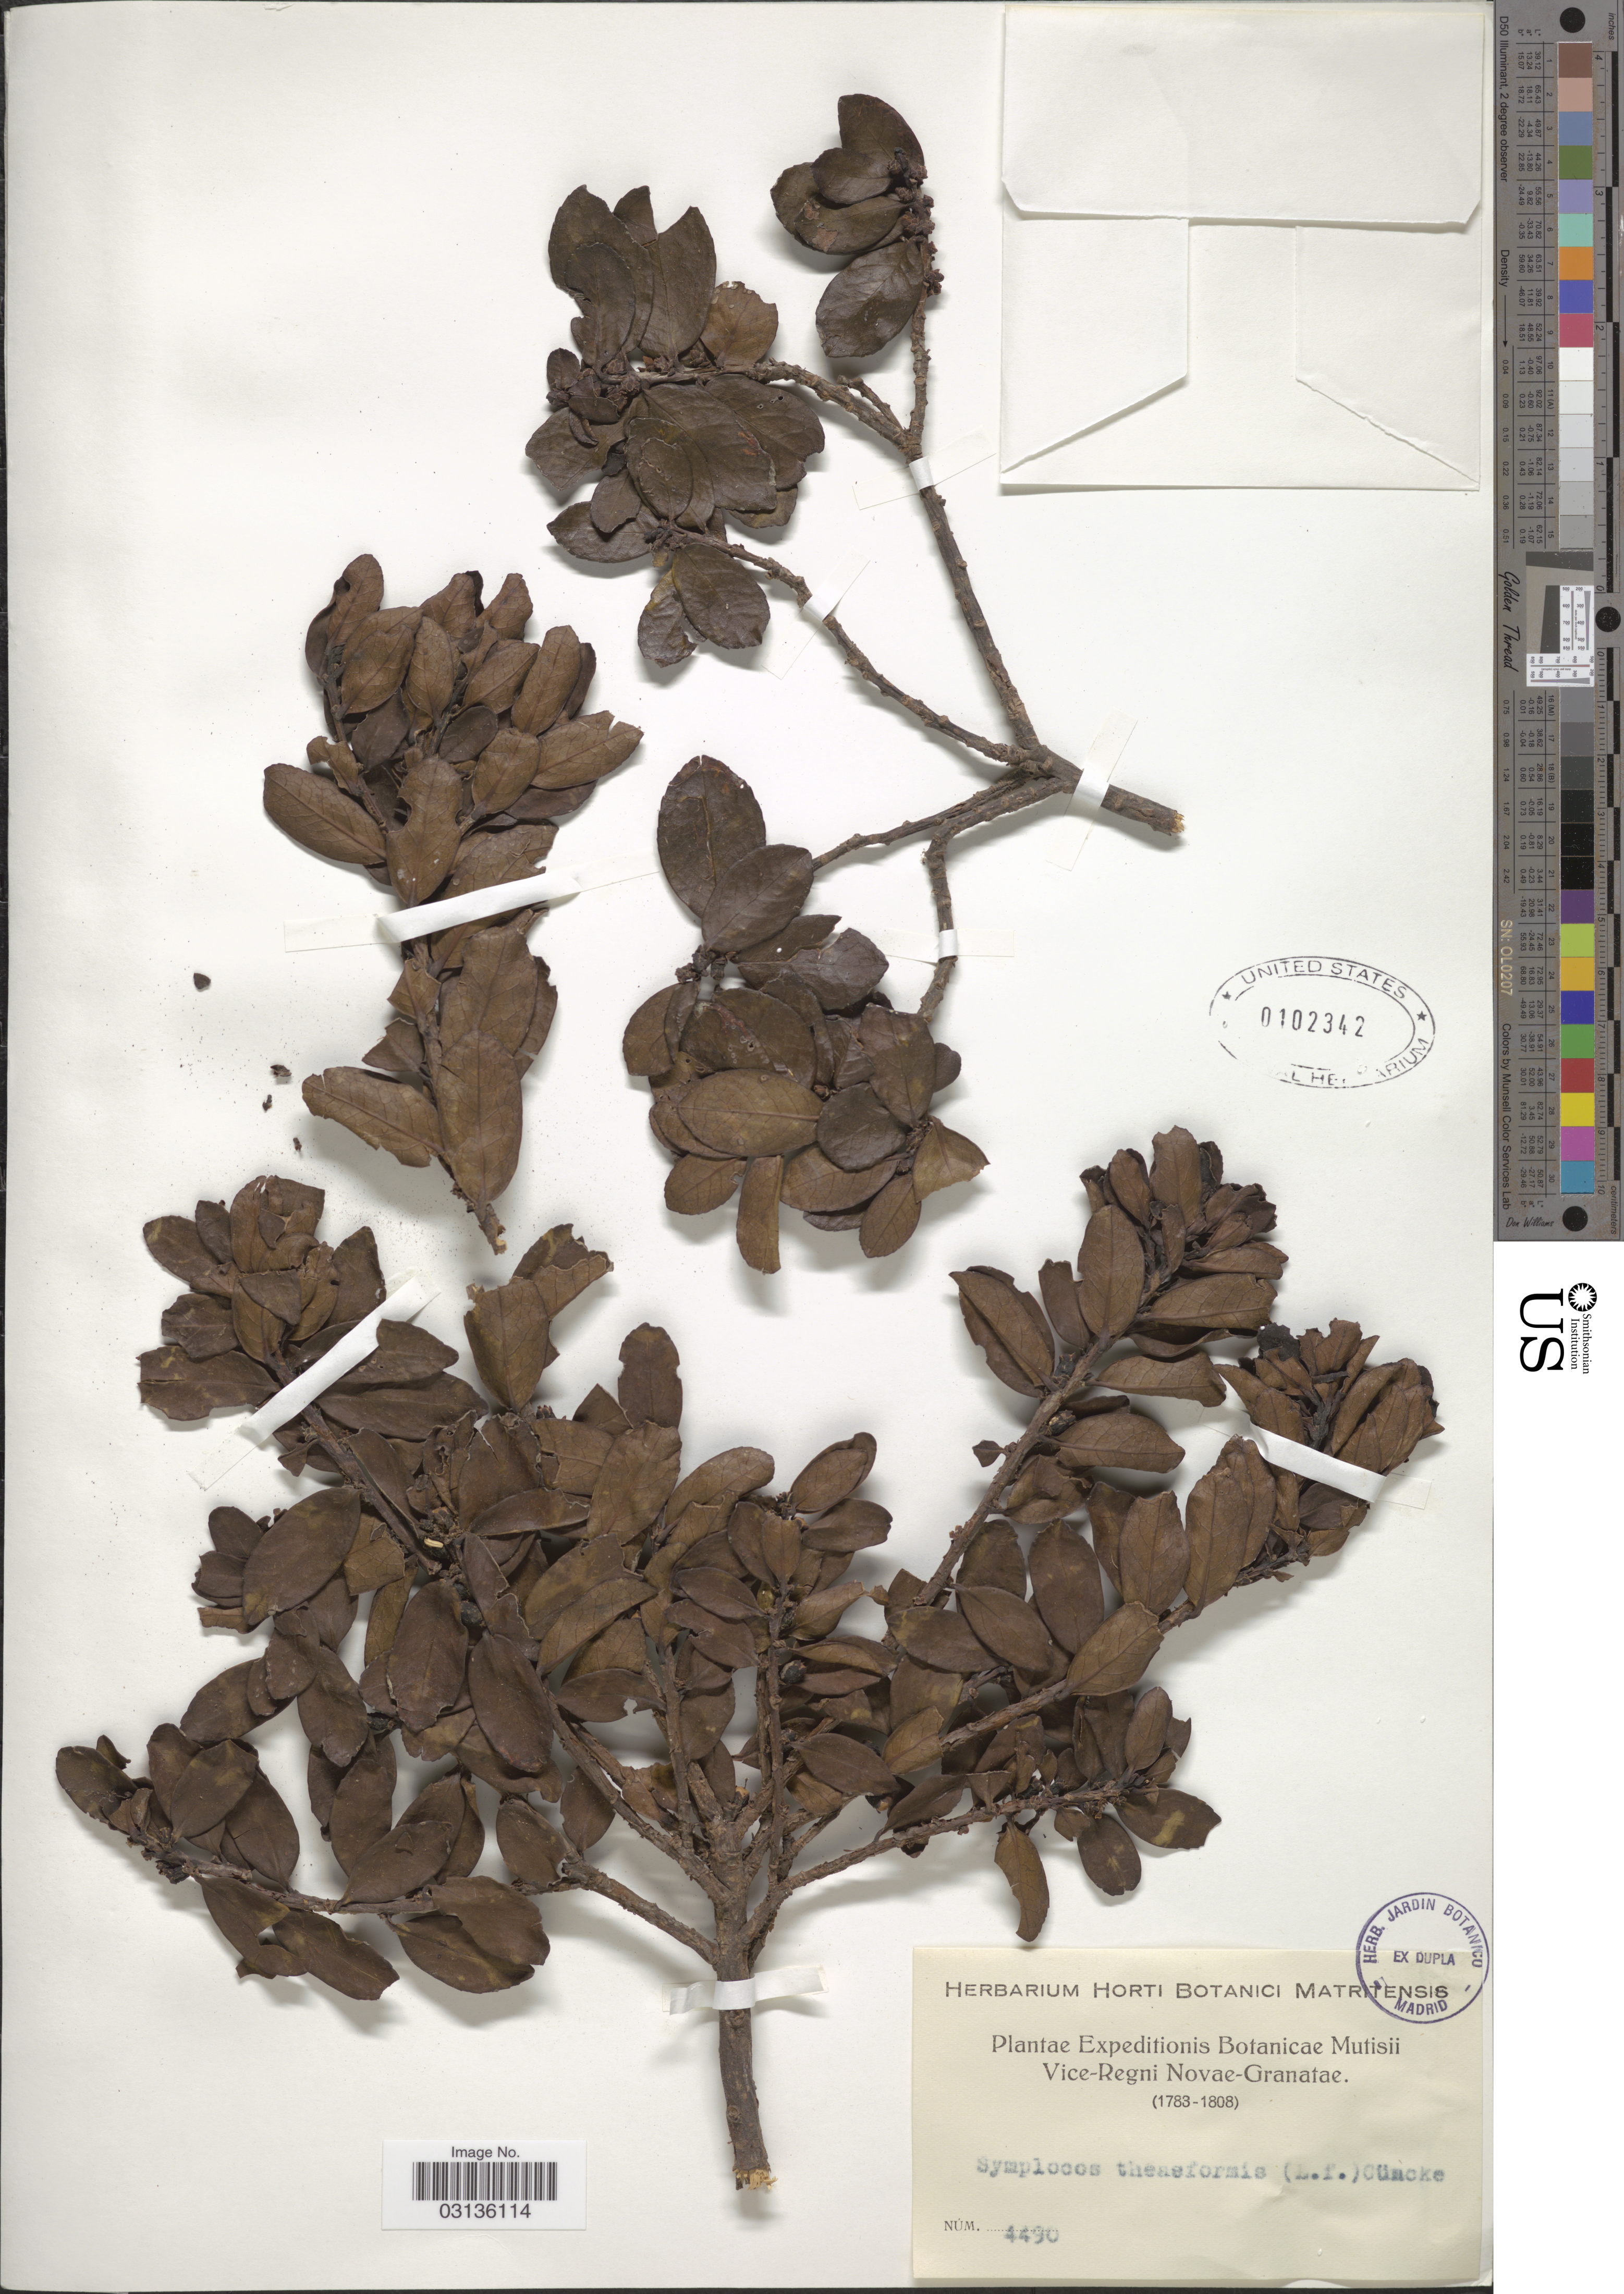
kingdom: Plantae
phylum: Tracheophyta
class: Magnoliopsida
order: Ericales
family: Symplocaceae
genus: Symplocos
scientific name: Symplocos theiformis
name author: (L. f.) Oken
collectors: Expeditions Botanicae Mutisii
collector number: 4490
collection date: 1783/1808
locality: Vice-Regni Novae-Granatae.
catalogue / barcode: US 102342